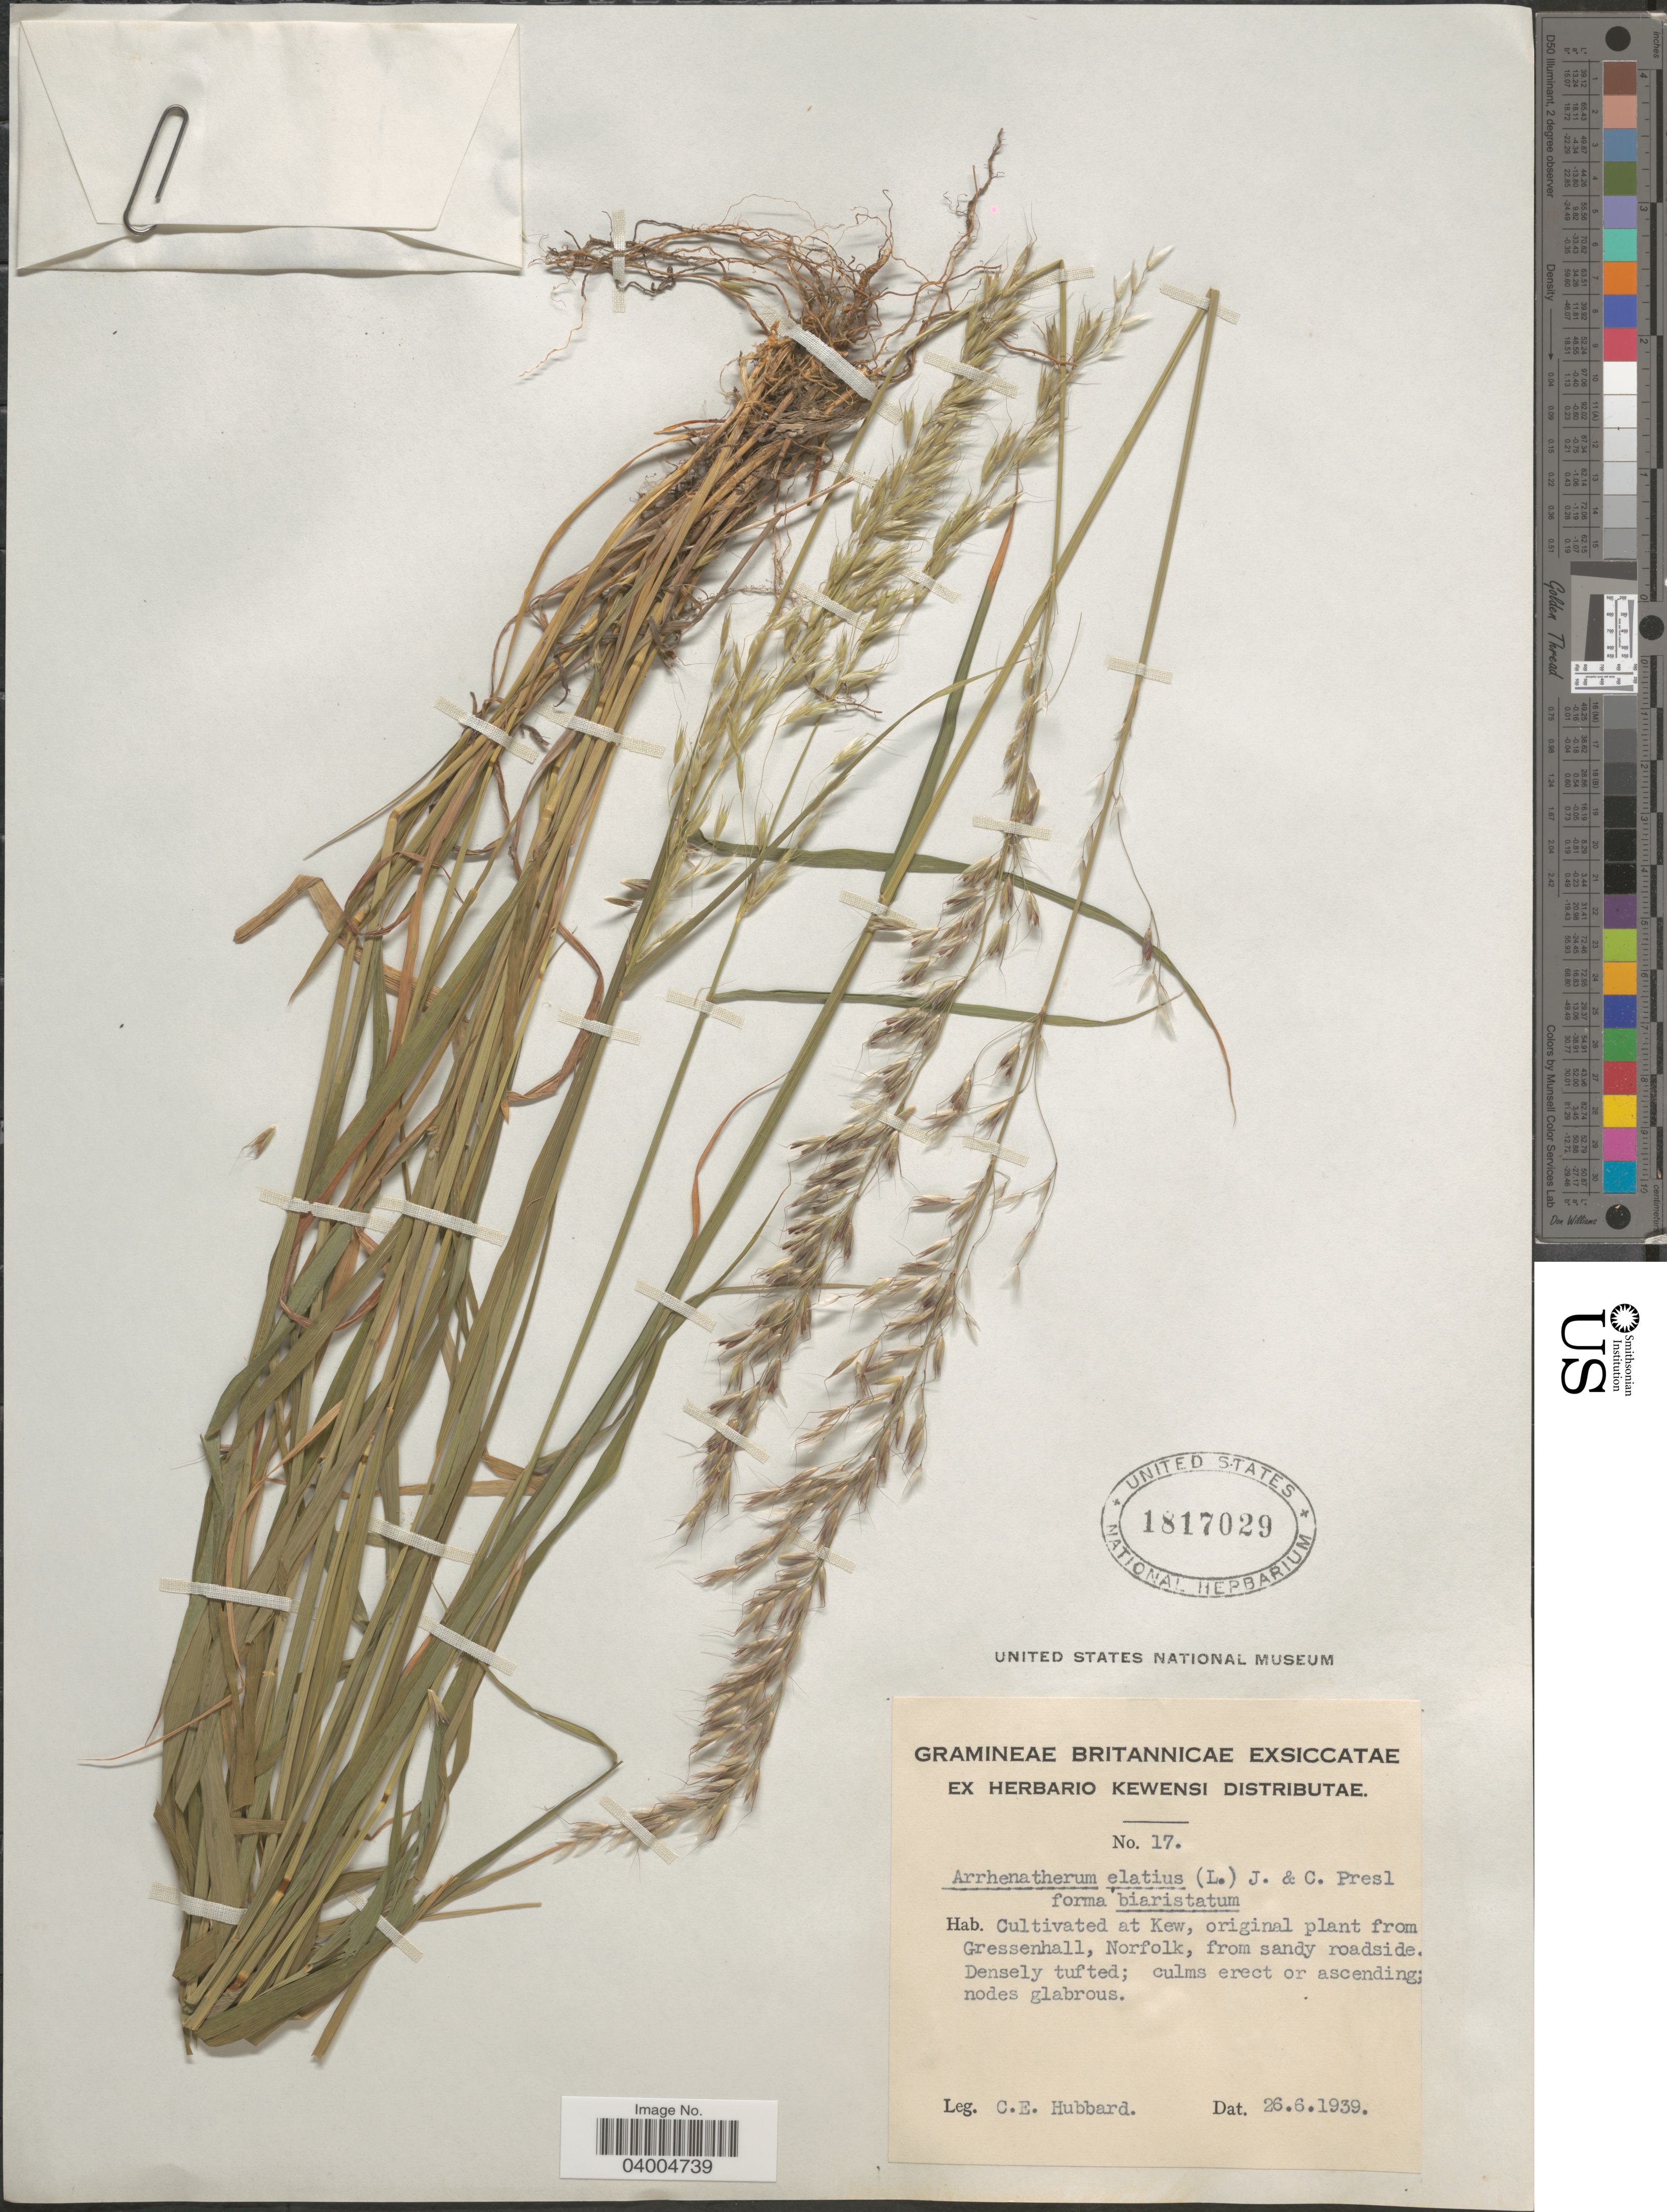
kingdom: Plantae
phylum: Tracheophyta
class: Liliopsida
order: Poales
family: Poaceae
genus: Arrhenatherum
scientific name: Arrhenatherum elatius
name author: (L.) J. Presl & C. Presl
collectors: C. E. Hubbard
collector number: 17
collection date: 1939-06-26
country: United Kingdom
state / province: England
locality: At Kew.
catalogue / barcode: US 1817029